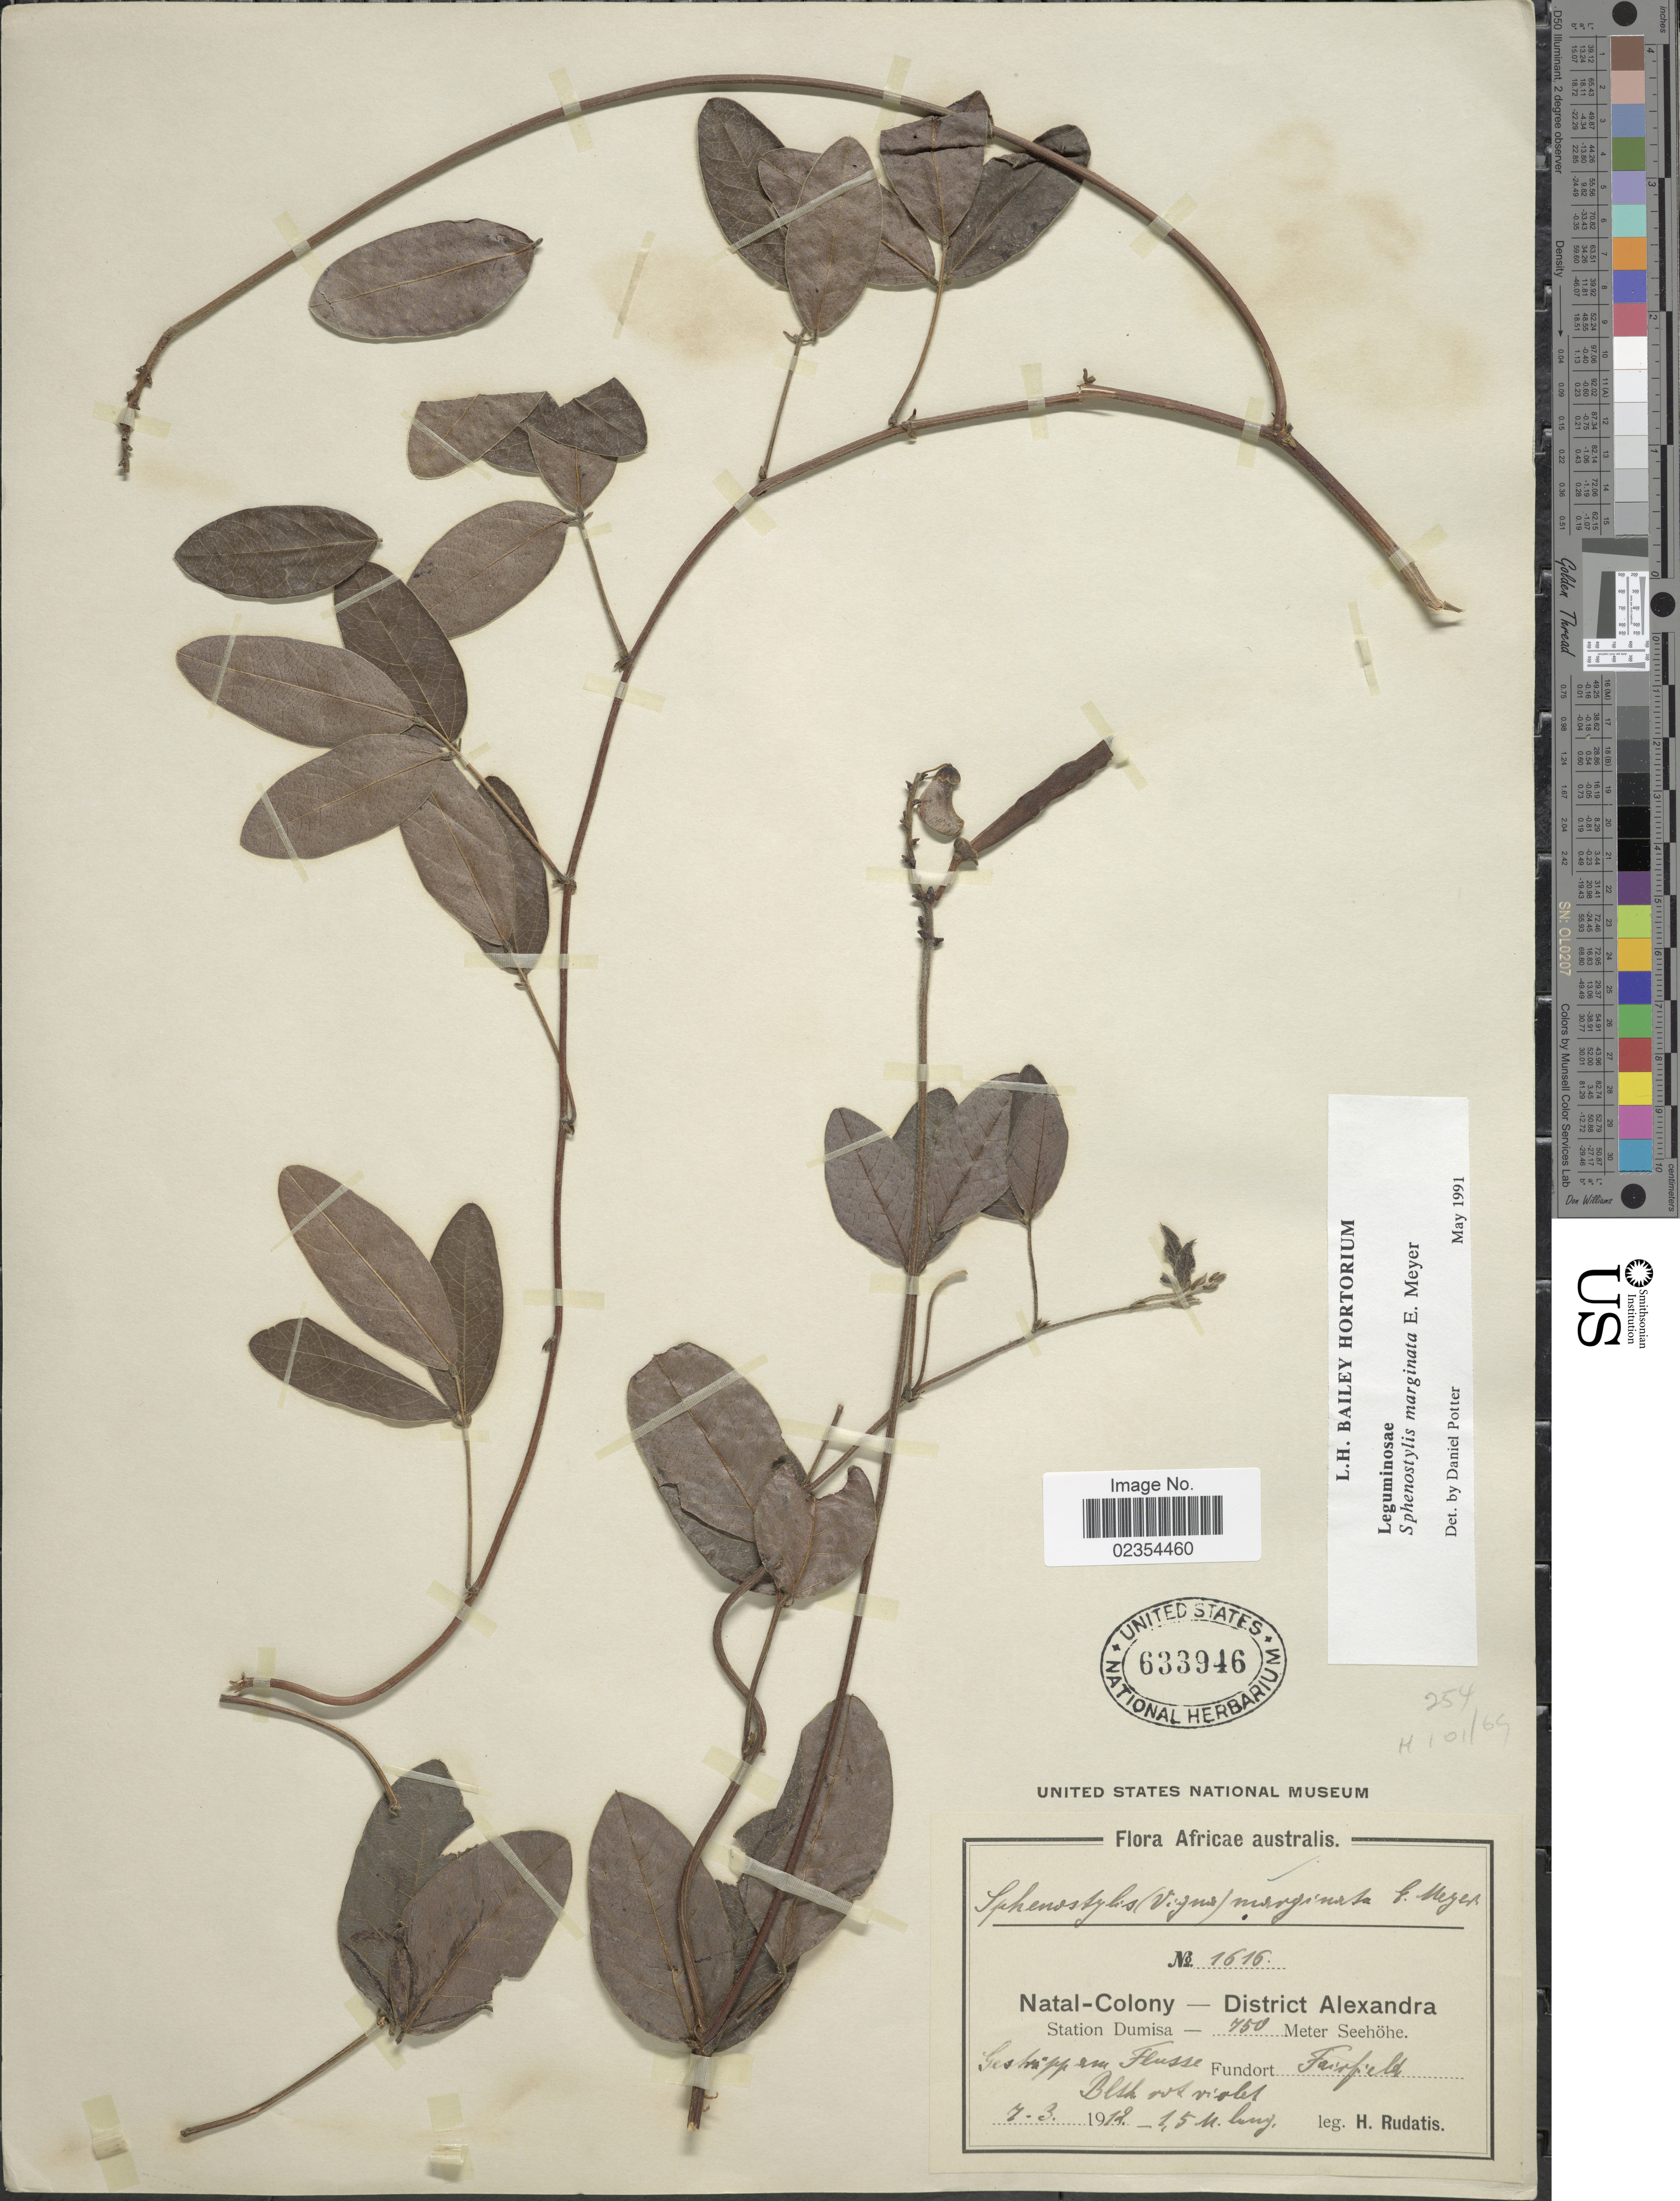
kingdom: Plantae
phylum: Tracheophyta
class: Magnoliopsida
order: Fabales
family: Fabaceae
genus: Sphenostylis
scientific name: Sphenostylis marginata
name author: E. Mey.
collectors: H. Rudatis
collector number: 1616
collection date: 1912-03-07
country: South Africa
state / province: KwaZulu-Natal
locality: Africae australis, Natal-Colony-District Alexandra, Station Dumisa, Geshüpp im flusse. Fundort Fairfield. Blsh. Rus violes.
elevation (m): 750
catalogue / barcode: US 633946